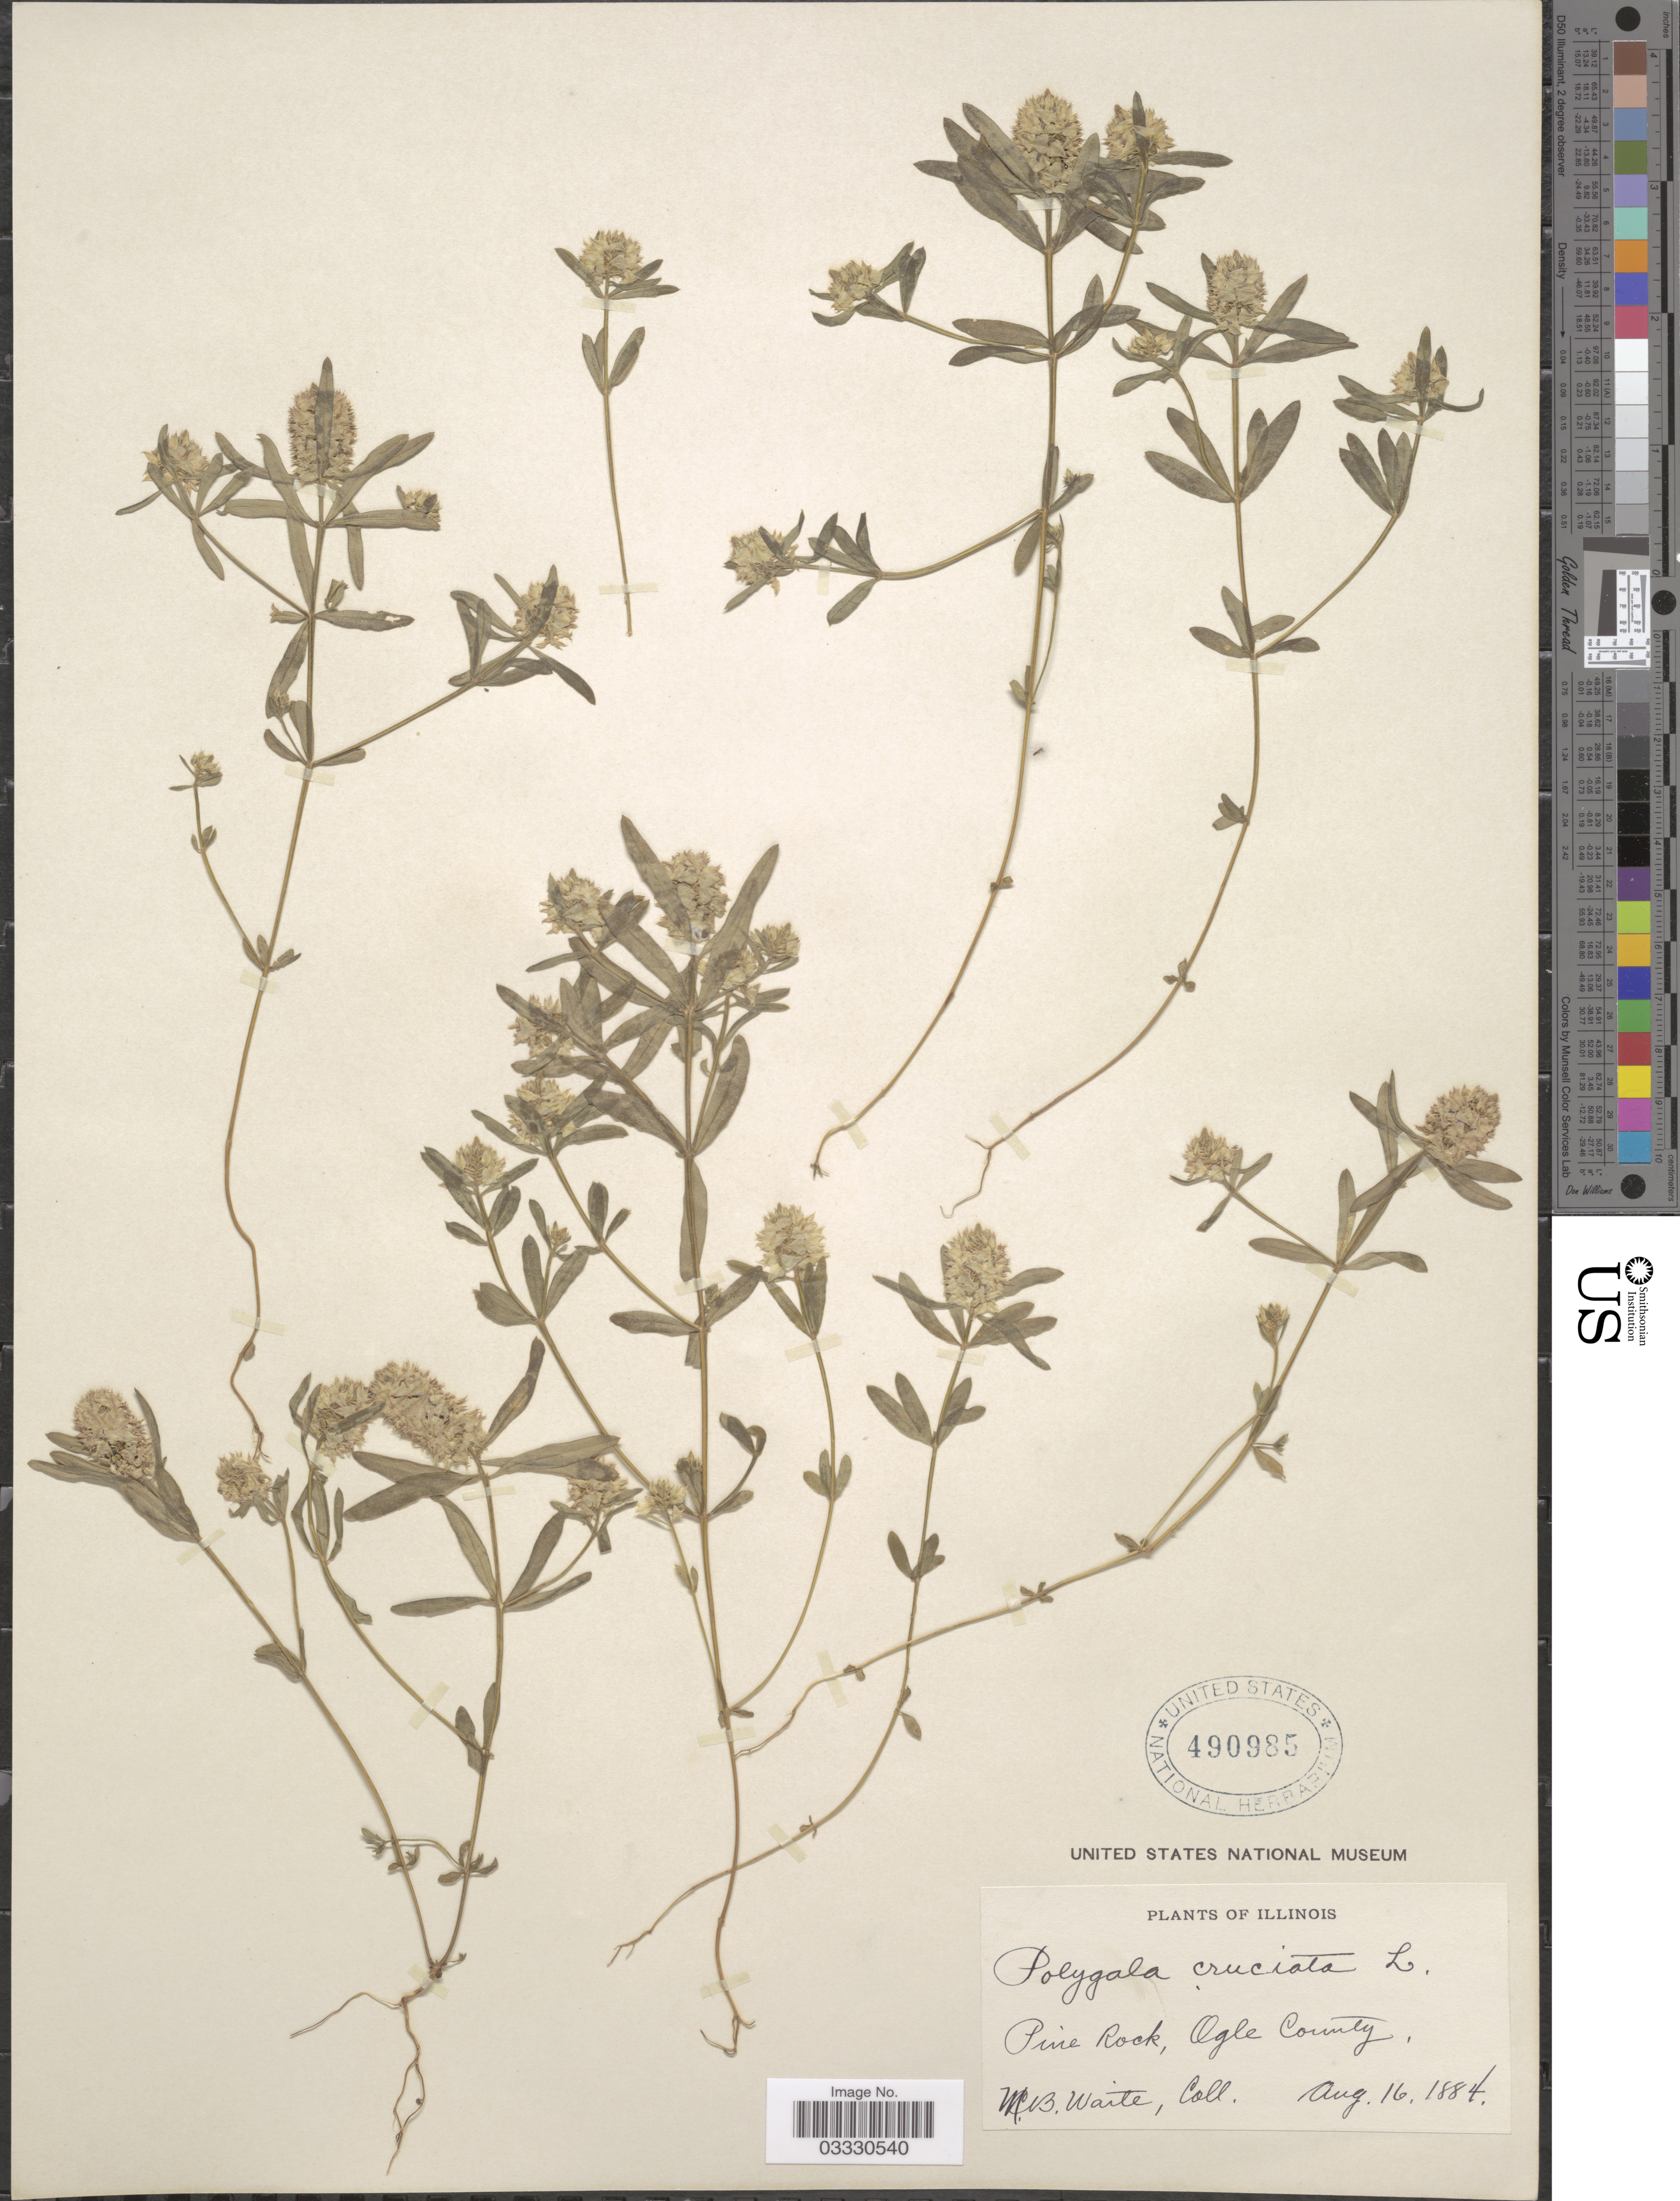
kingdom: Plantae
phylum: Tracheophyta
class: Magnoliopsida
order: Fabales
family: Polygalaceae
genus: Polygala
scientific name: Polygala cruciata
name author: L.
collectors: M. B. Waite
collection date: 1884-08-16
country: United States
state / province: Illinois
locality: Pine Rock, Ogle County.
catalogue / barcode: US 490985